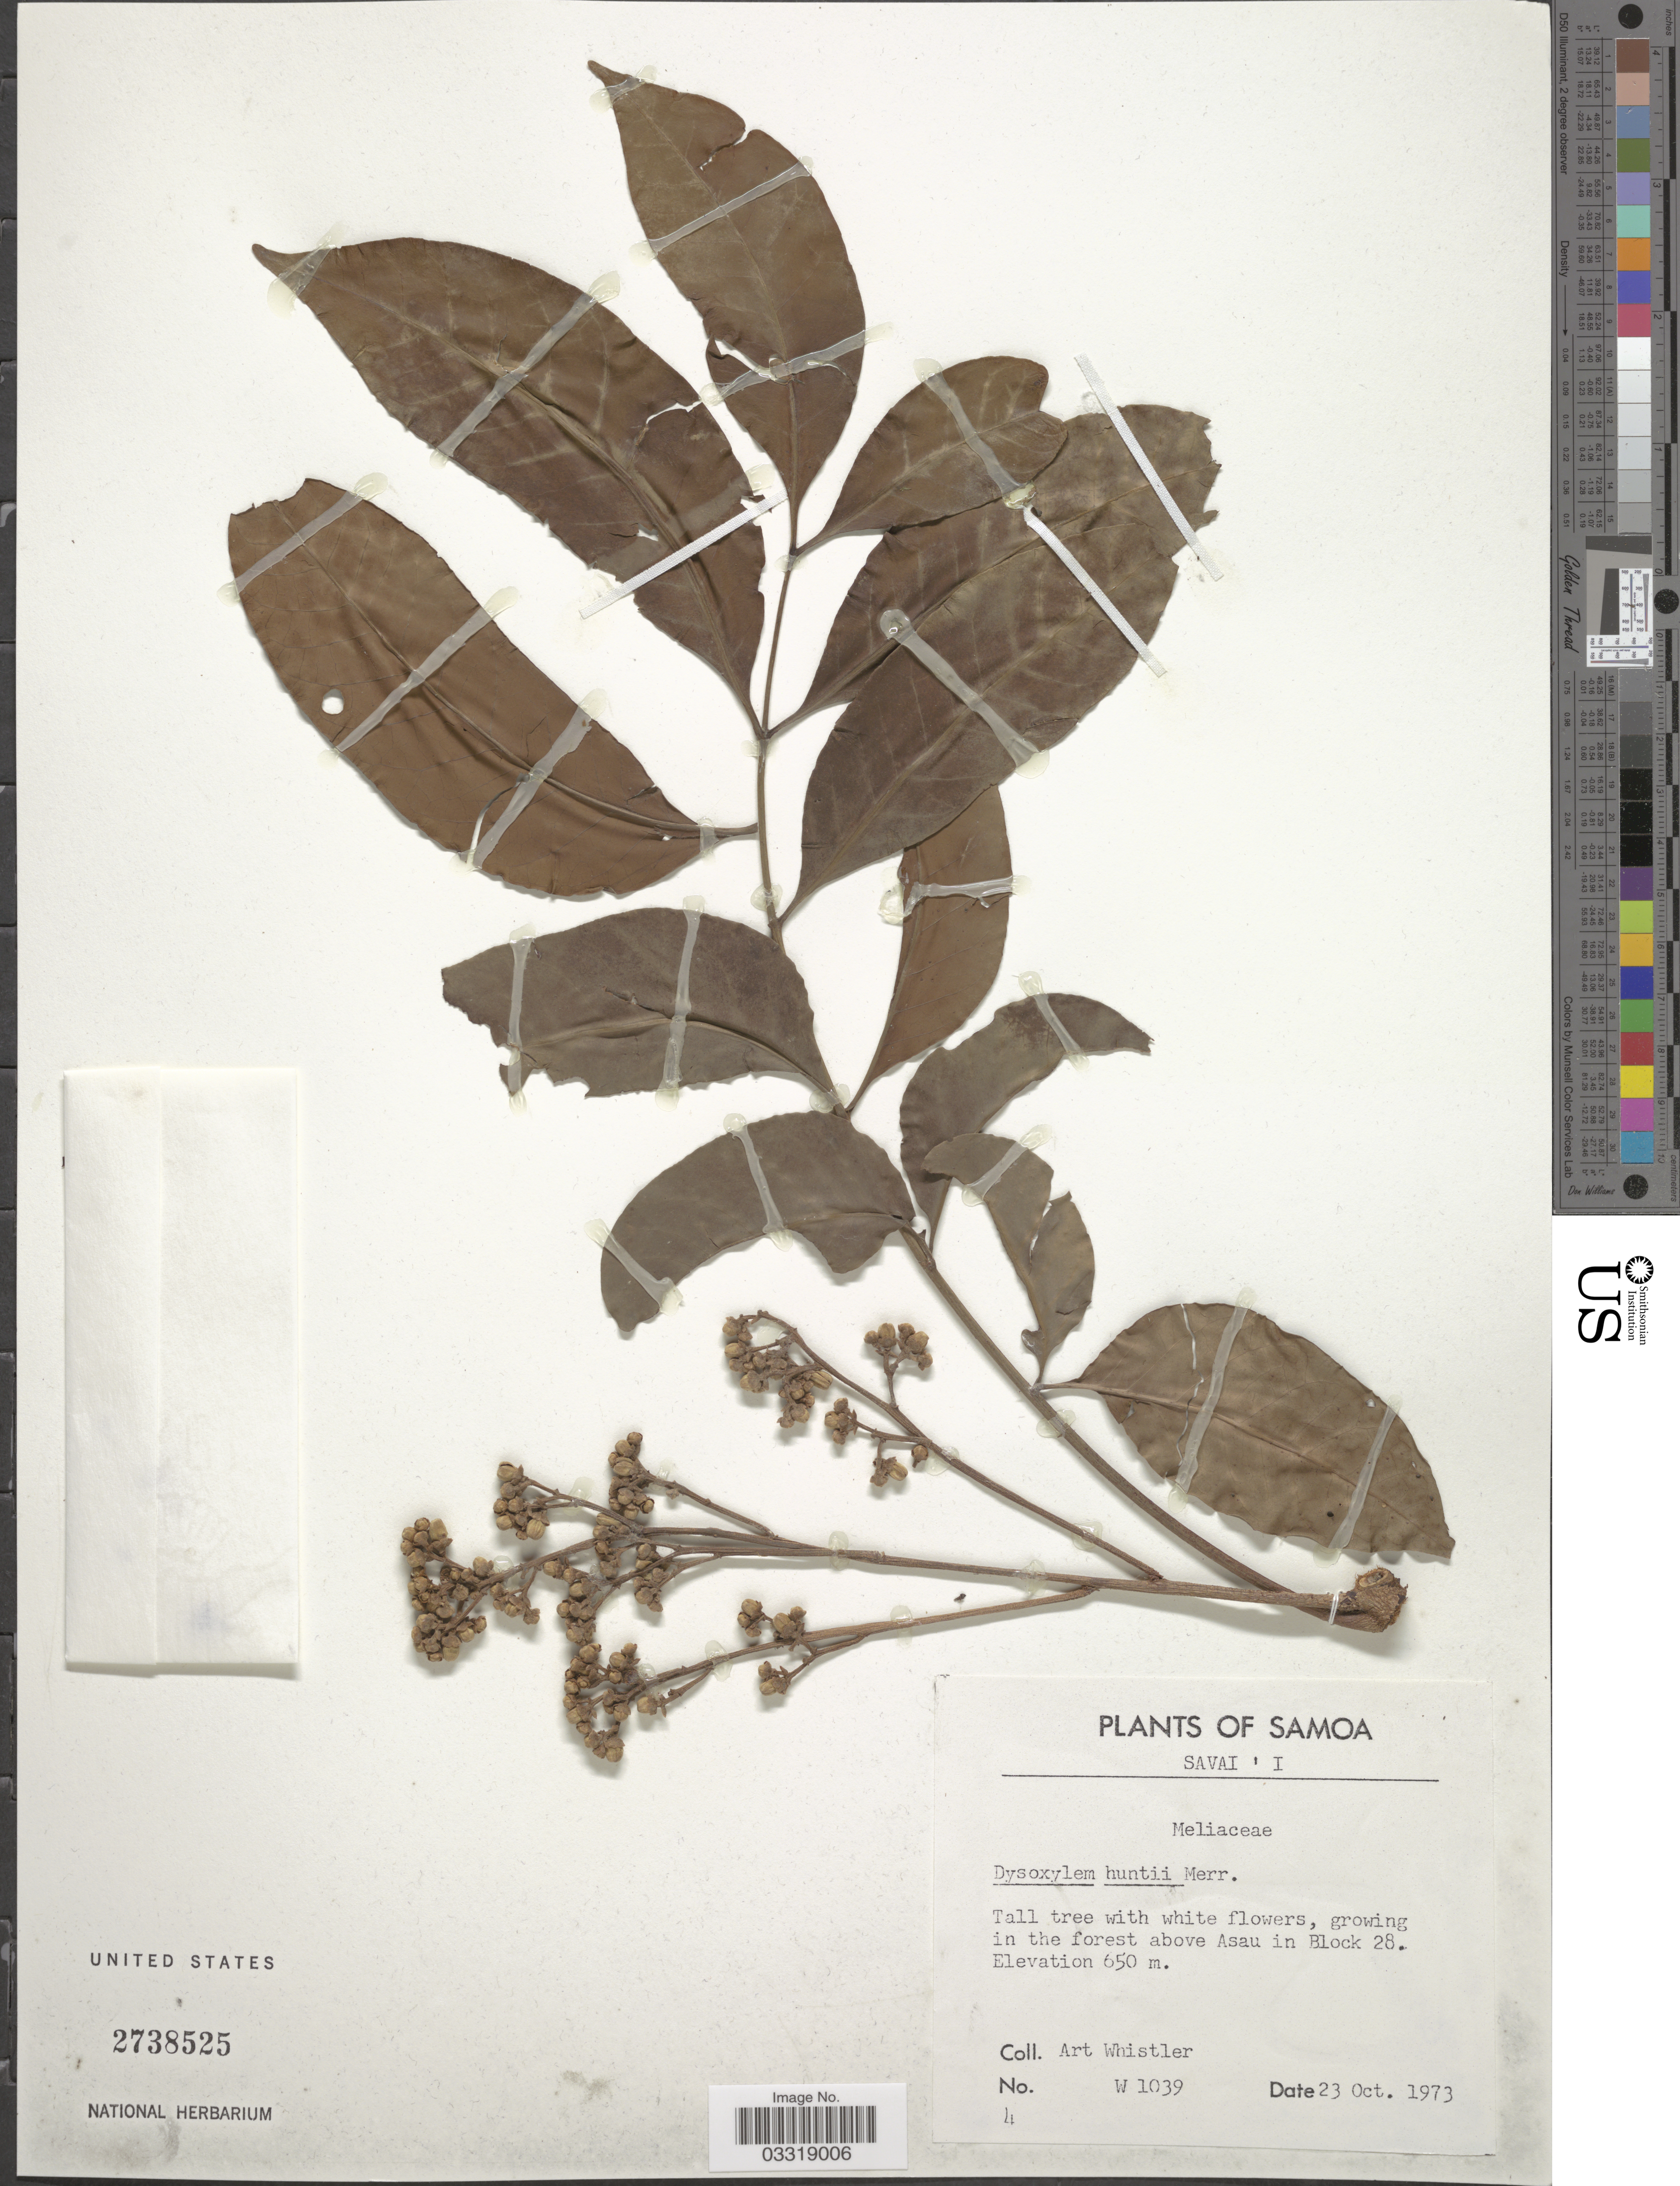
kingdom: Plantae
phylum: Tracheophyta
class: Magnoliopsida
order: Sapindales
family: Meliaceae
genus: Didymocheton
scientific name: Didymocheton huntii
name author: (Merr. ex Setch.) Harms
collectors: A. Whistler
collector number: W 1039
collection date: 1973-10-23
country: Samoa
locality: Samoa. Savai'i. Above Asau in Block 28.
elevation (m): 650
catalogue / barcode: US 2738525